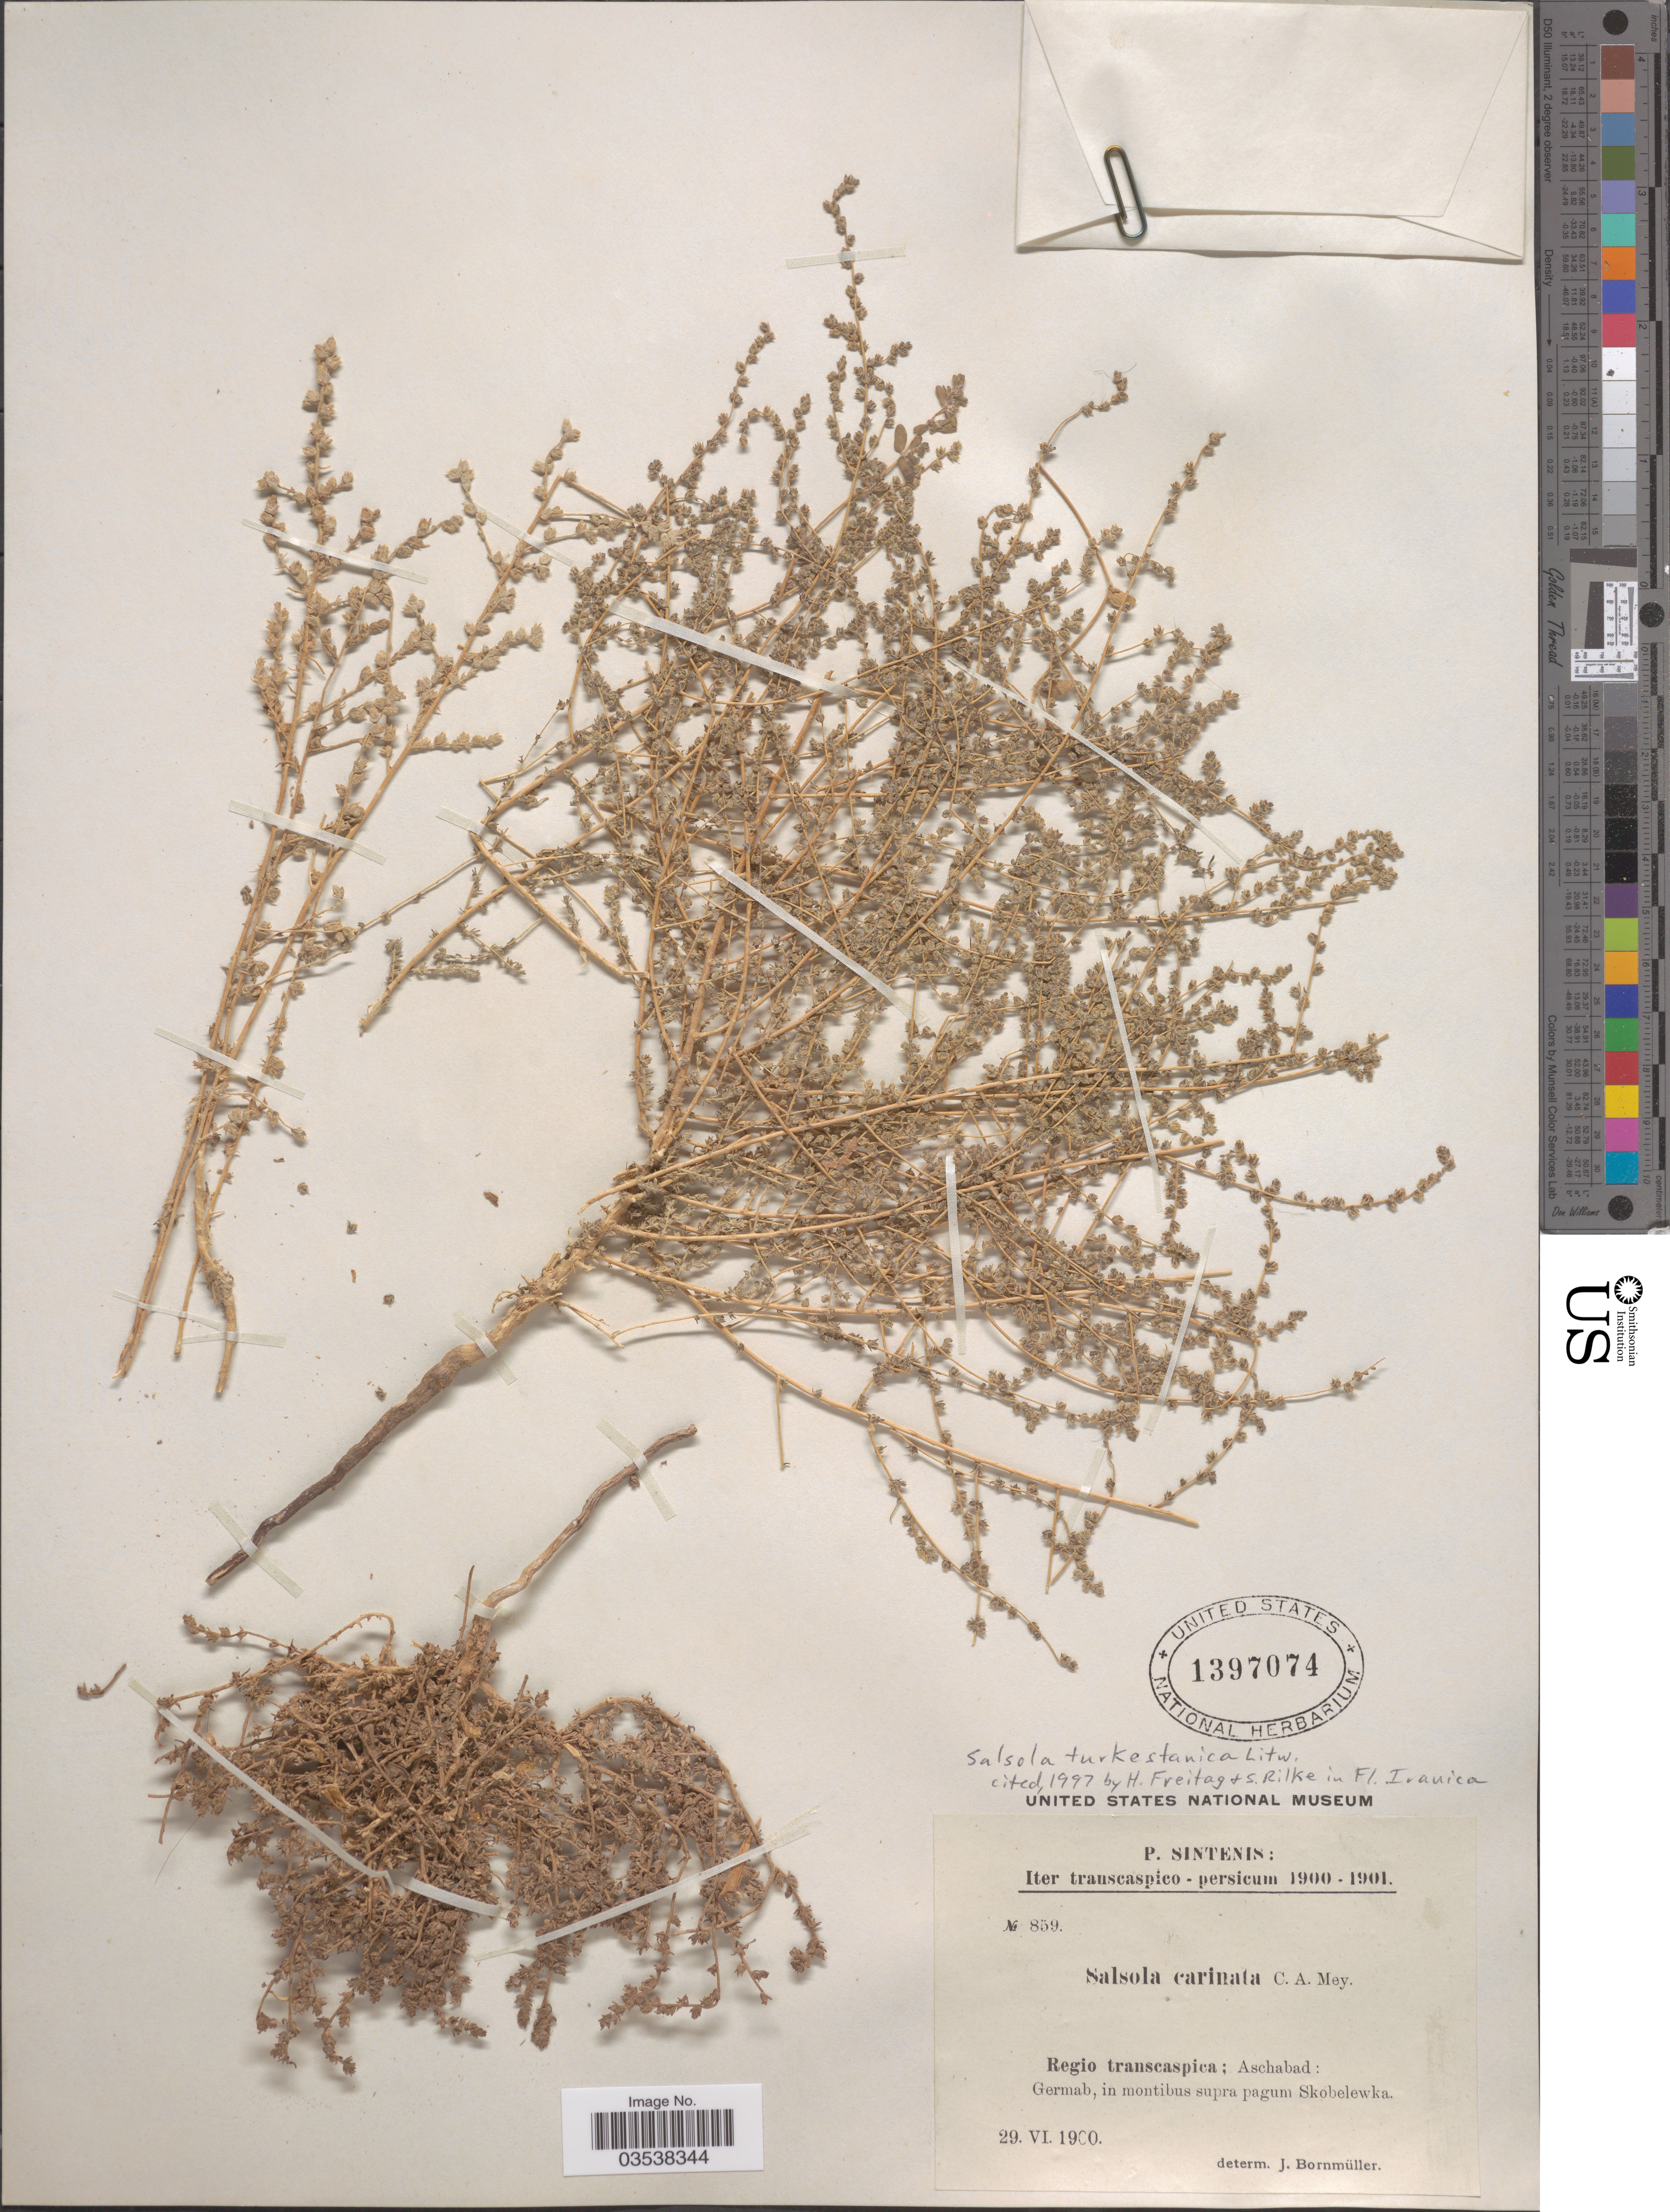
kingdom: Plantae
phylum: Tracheophyta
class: Magnoliopsida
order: Caryophyllales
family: Amaranthaceae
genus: Caroxylon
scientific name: Caroxylon turkestanicum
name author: (Litv.) Akhani & Roalson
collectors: P. Sintenis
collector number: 859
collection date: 1900-06-29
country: Turkmenistan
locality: Regio transcaspica; Aschabad: Germab, in montibus supra pagum Skobelewka.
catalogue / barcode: US 1397074